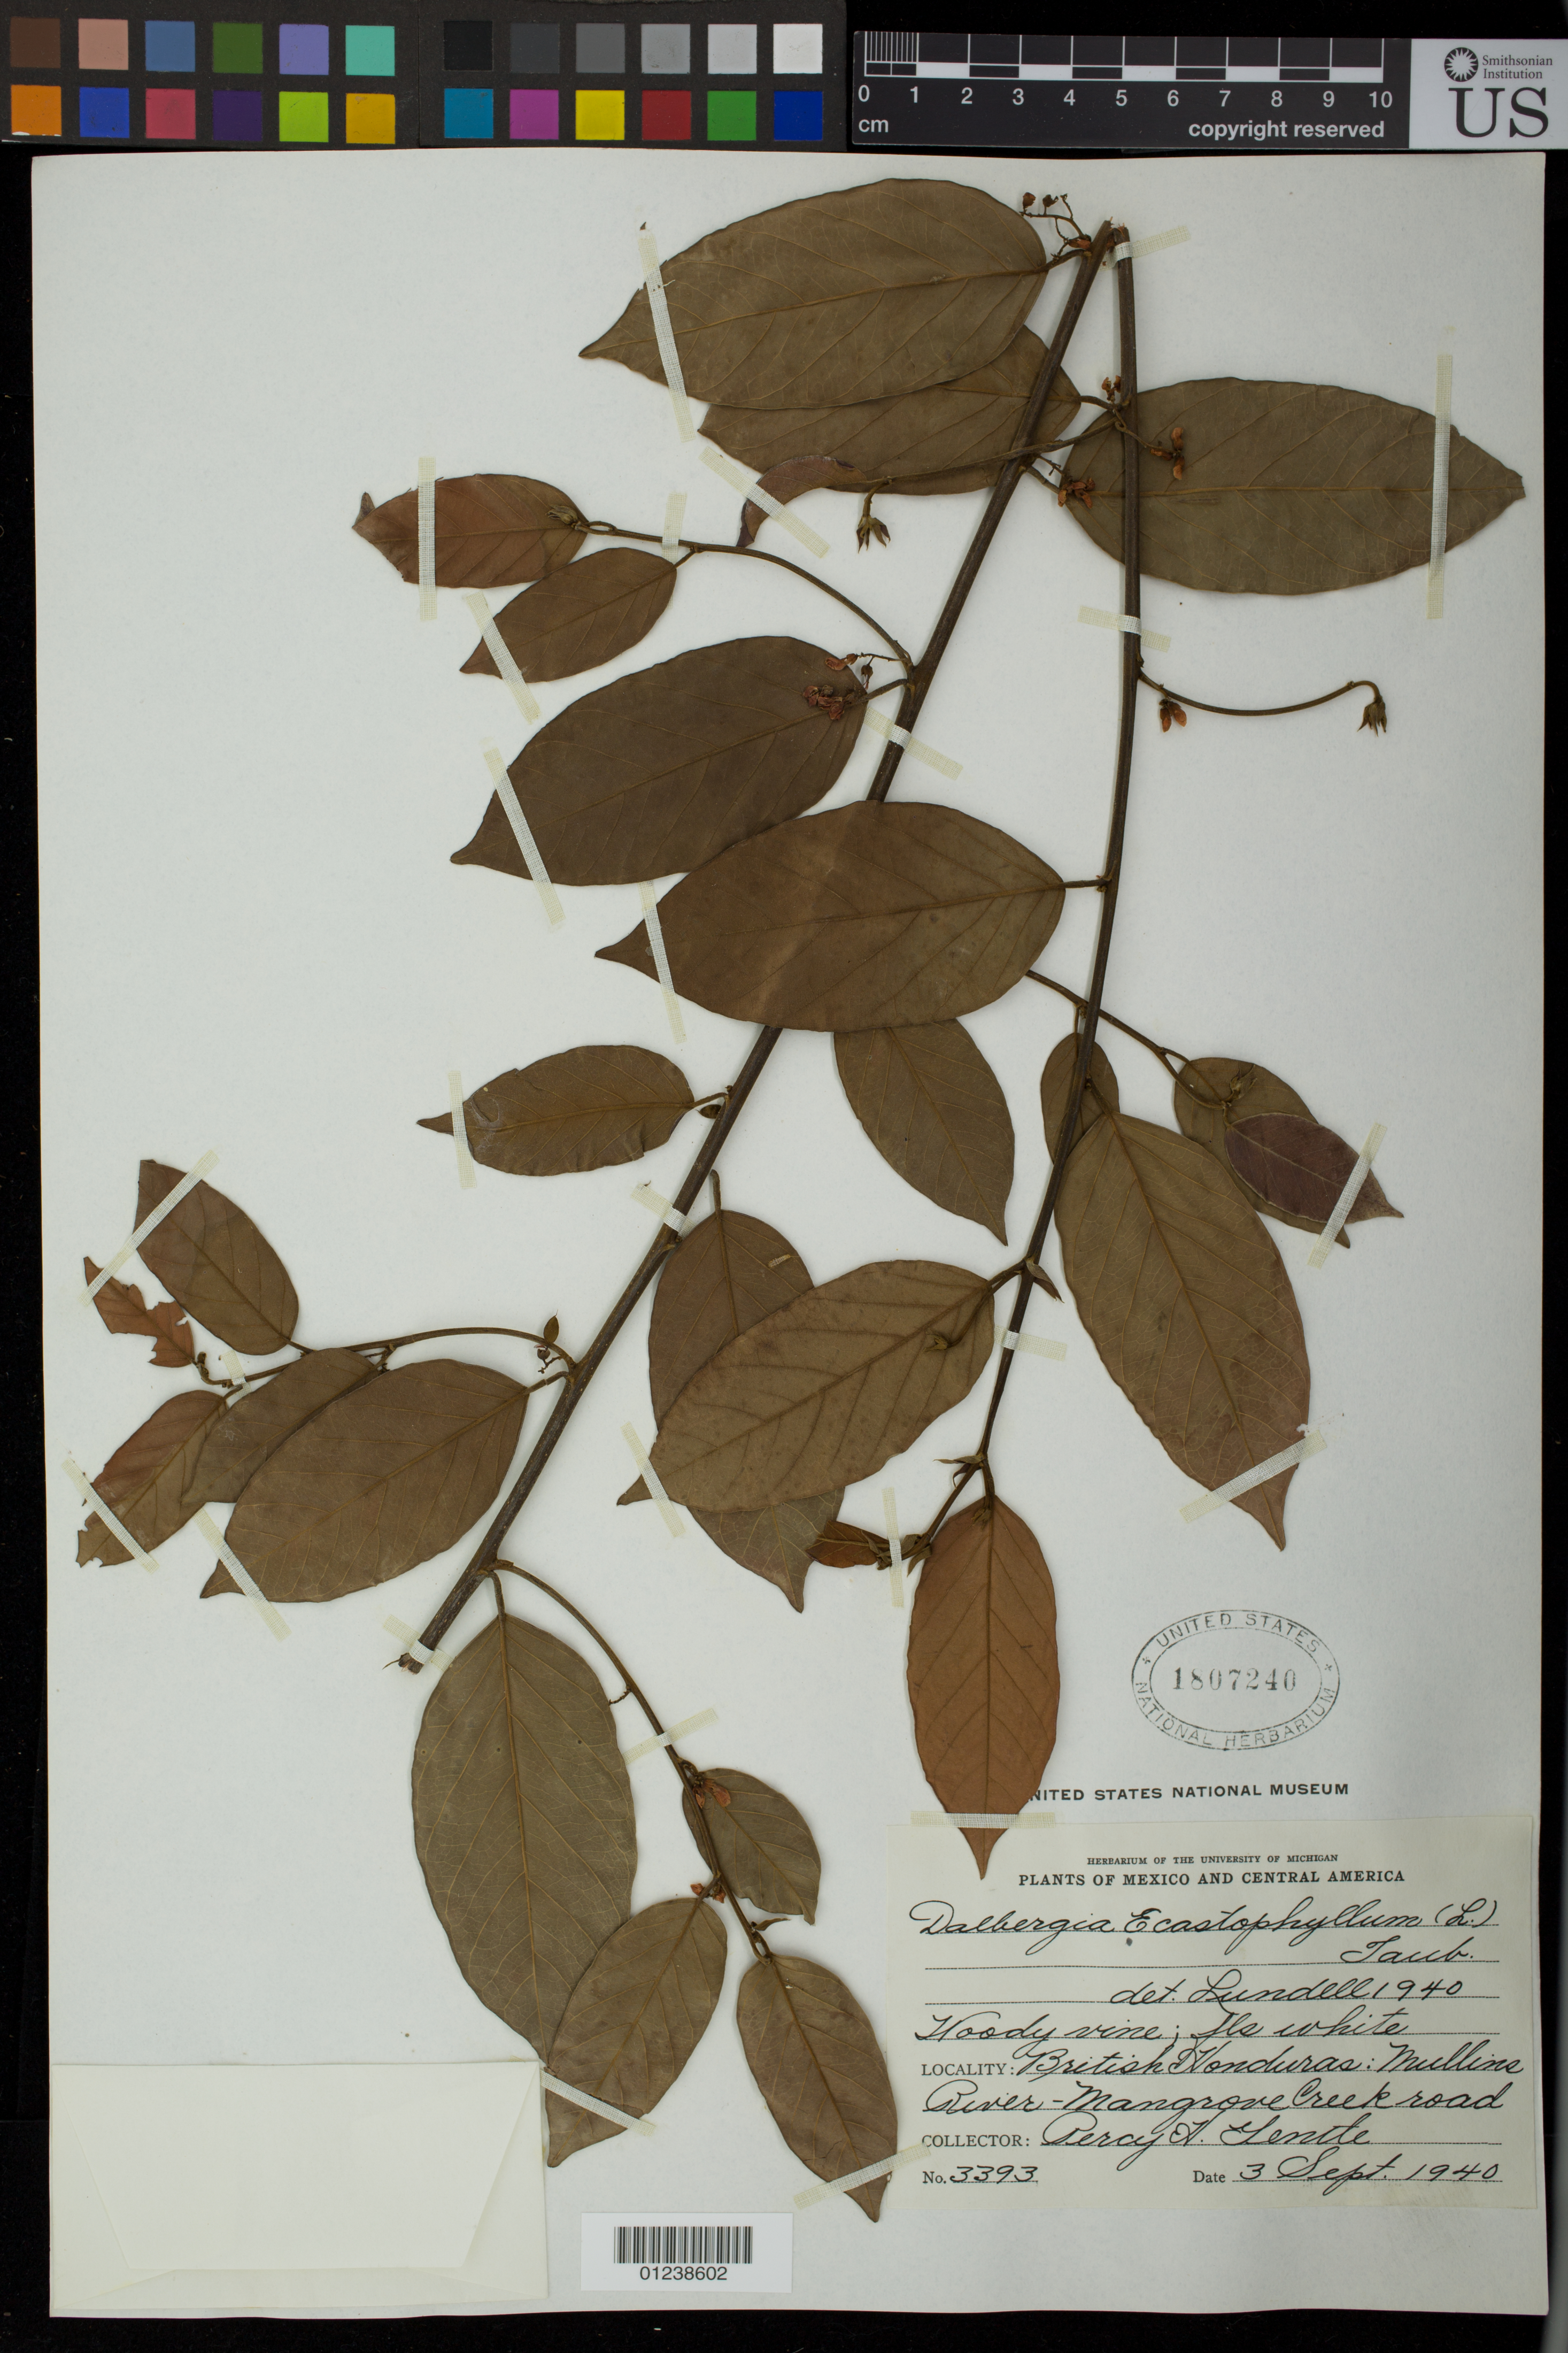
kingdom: Plantae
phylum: Tracheophyta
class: Magnoliopsida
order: Fabales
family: Fabaceae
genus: Dalbergia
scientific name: Dalbergia ecastaphyllum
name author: (L.) Taub.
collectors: P. H. Gentle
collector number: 3393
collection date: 1940-09-03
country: Belize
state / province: Stann Creek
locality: Mullins River - Mangrove Creek road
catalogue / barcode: US 1807240